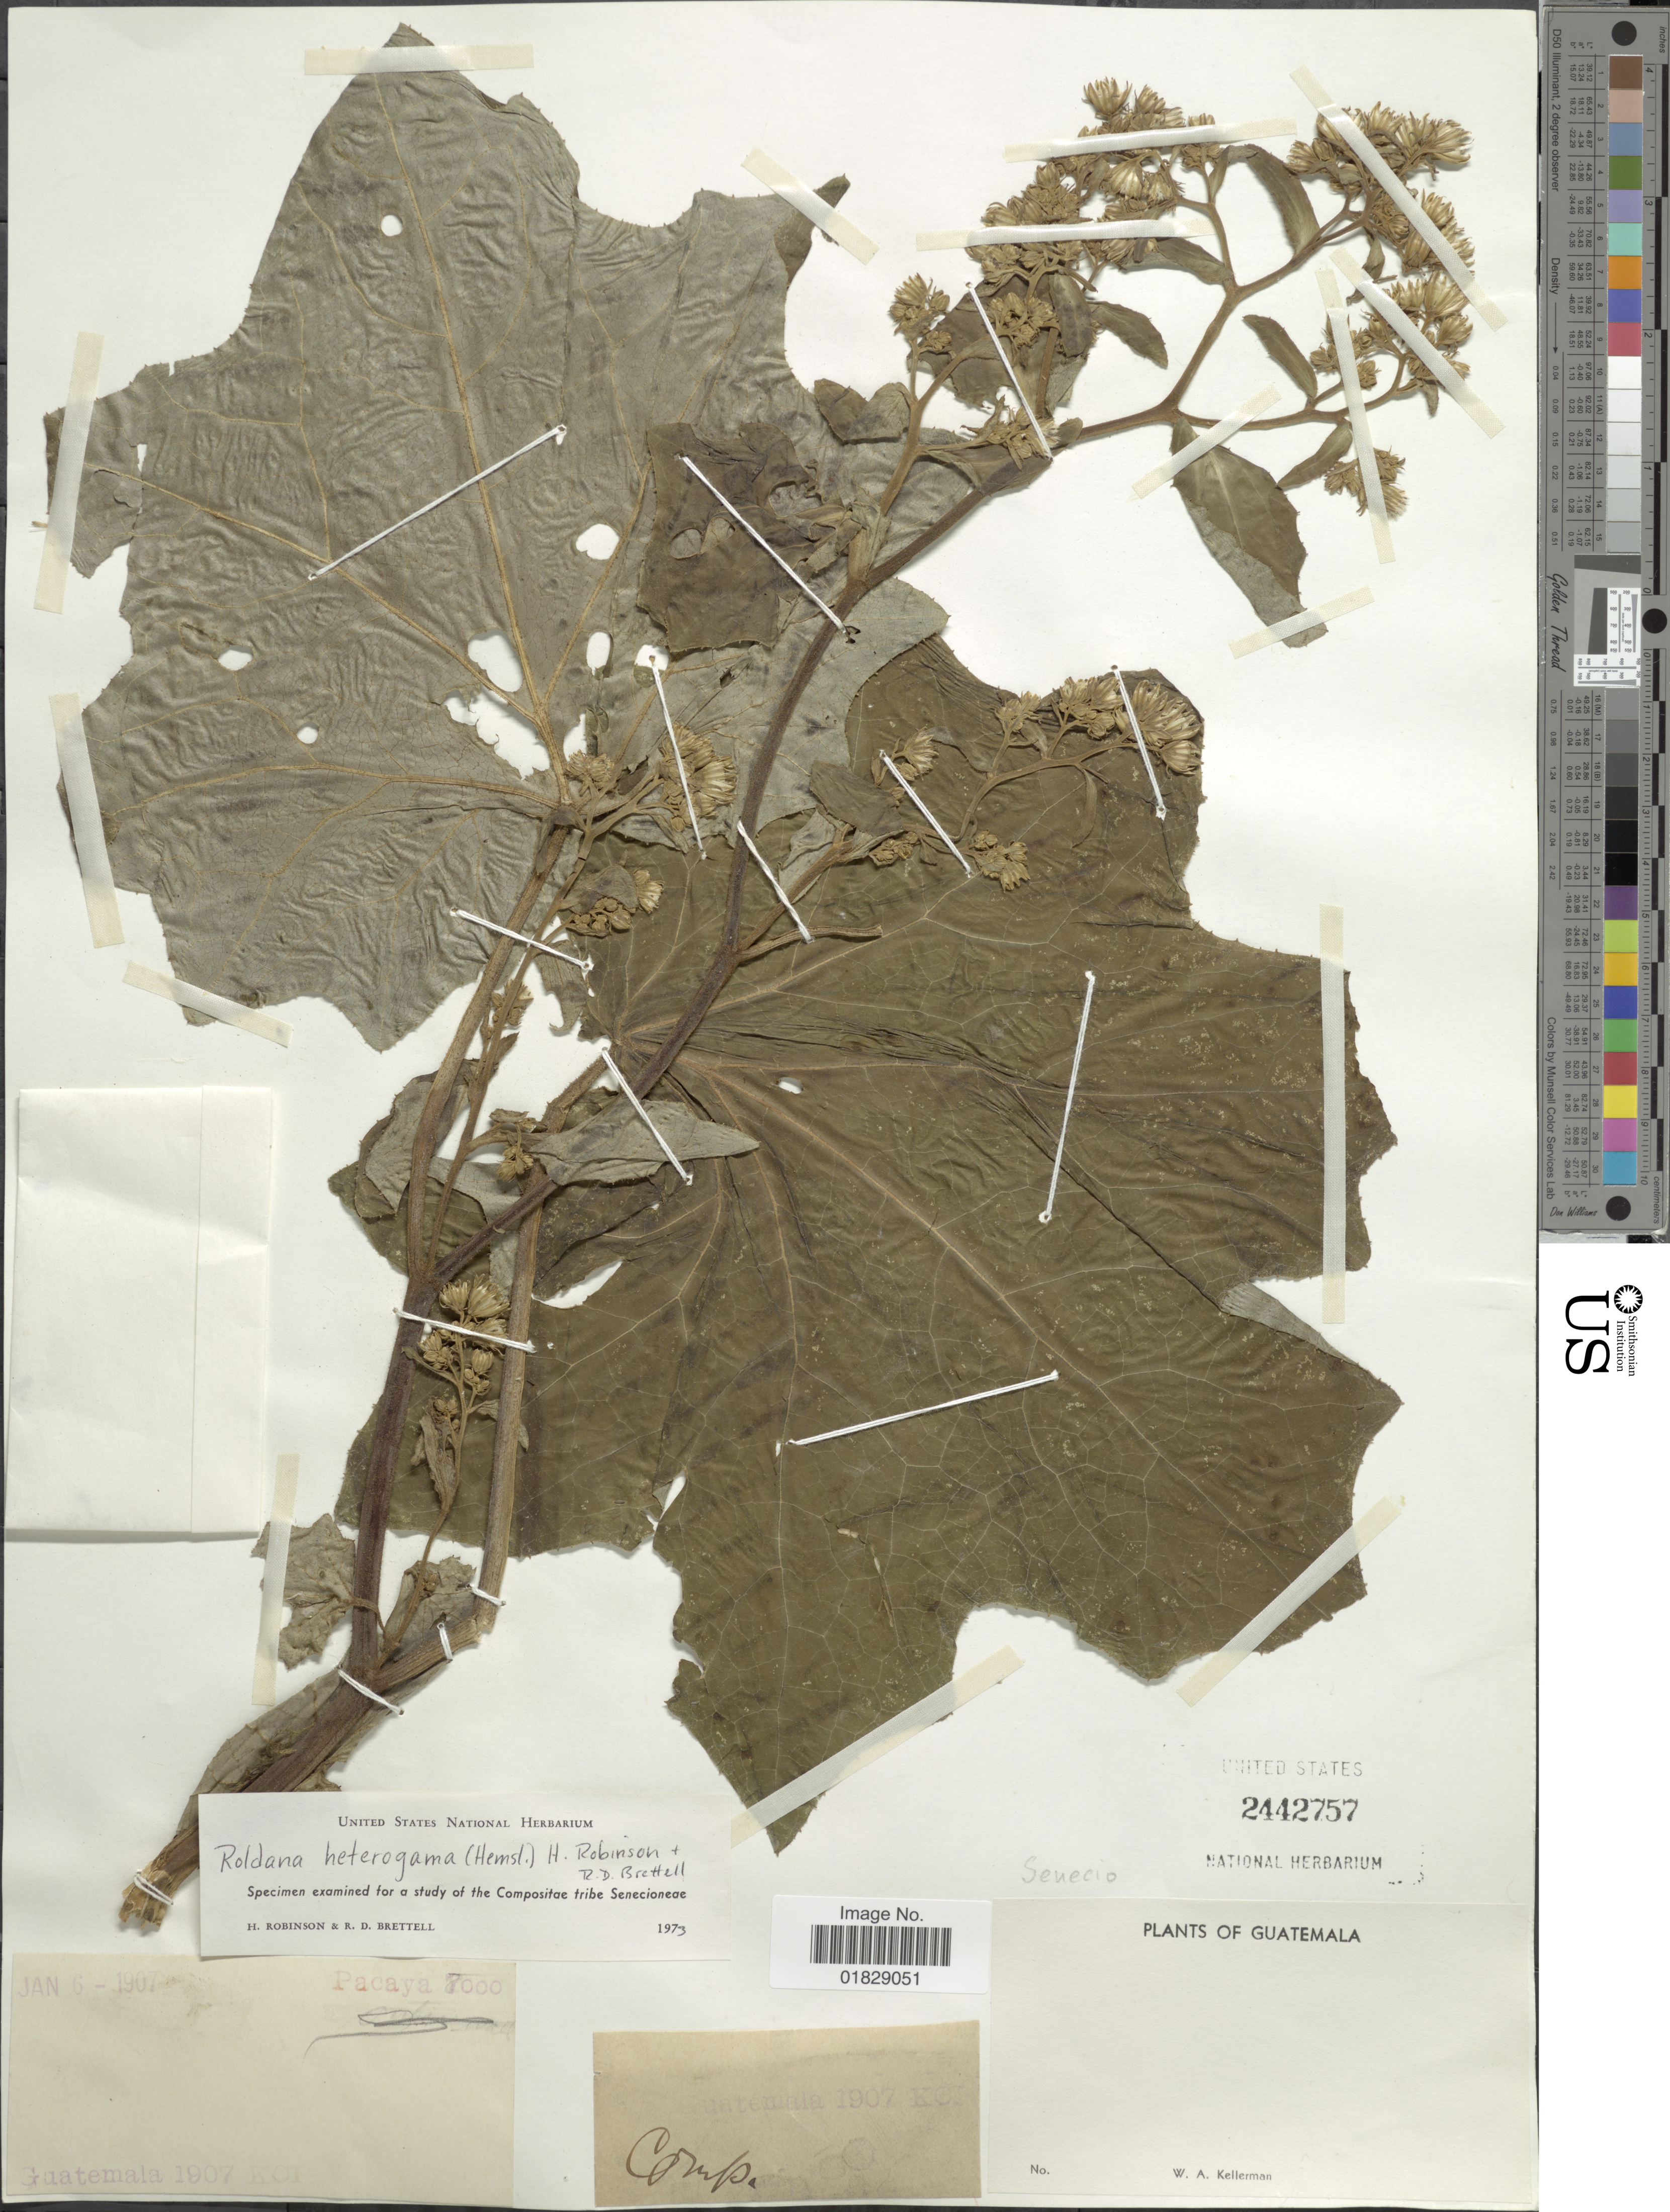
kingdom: Plantae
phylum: Tracheophyta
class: Magnoliopsida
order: Asterales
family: Asteraceae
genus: Roldana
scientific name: Roldana heterogama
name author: (Benth.) H. Rob. & Brettell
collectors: W. Kellerman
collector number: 7000?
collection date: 1907-01-06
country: Guatemala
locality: Pacaya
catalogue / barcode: US 2442757